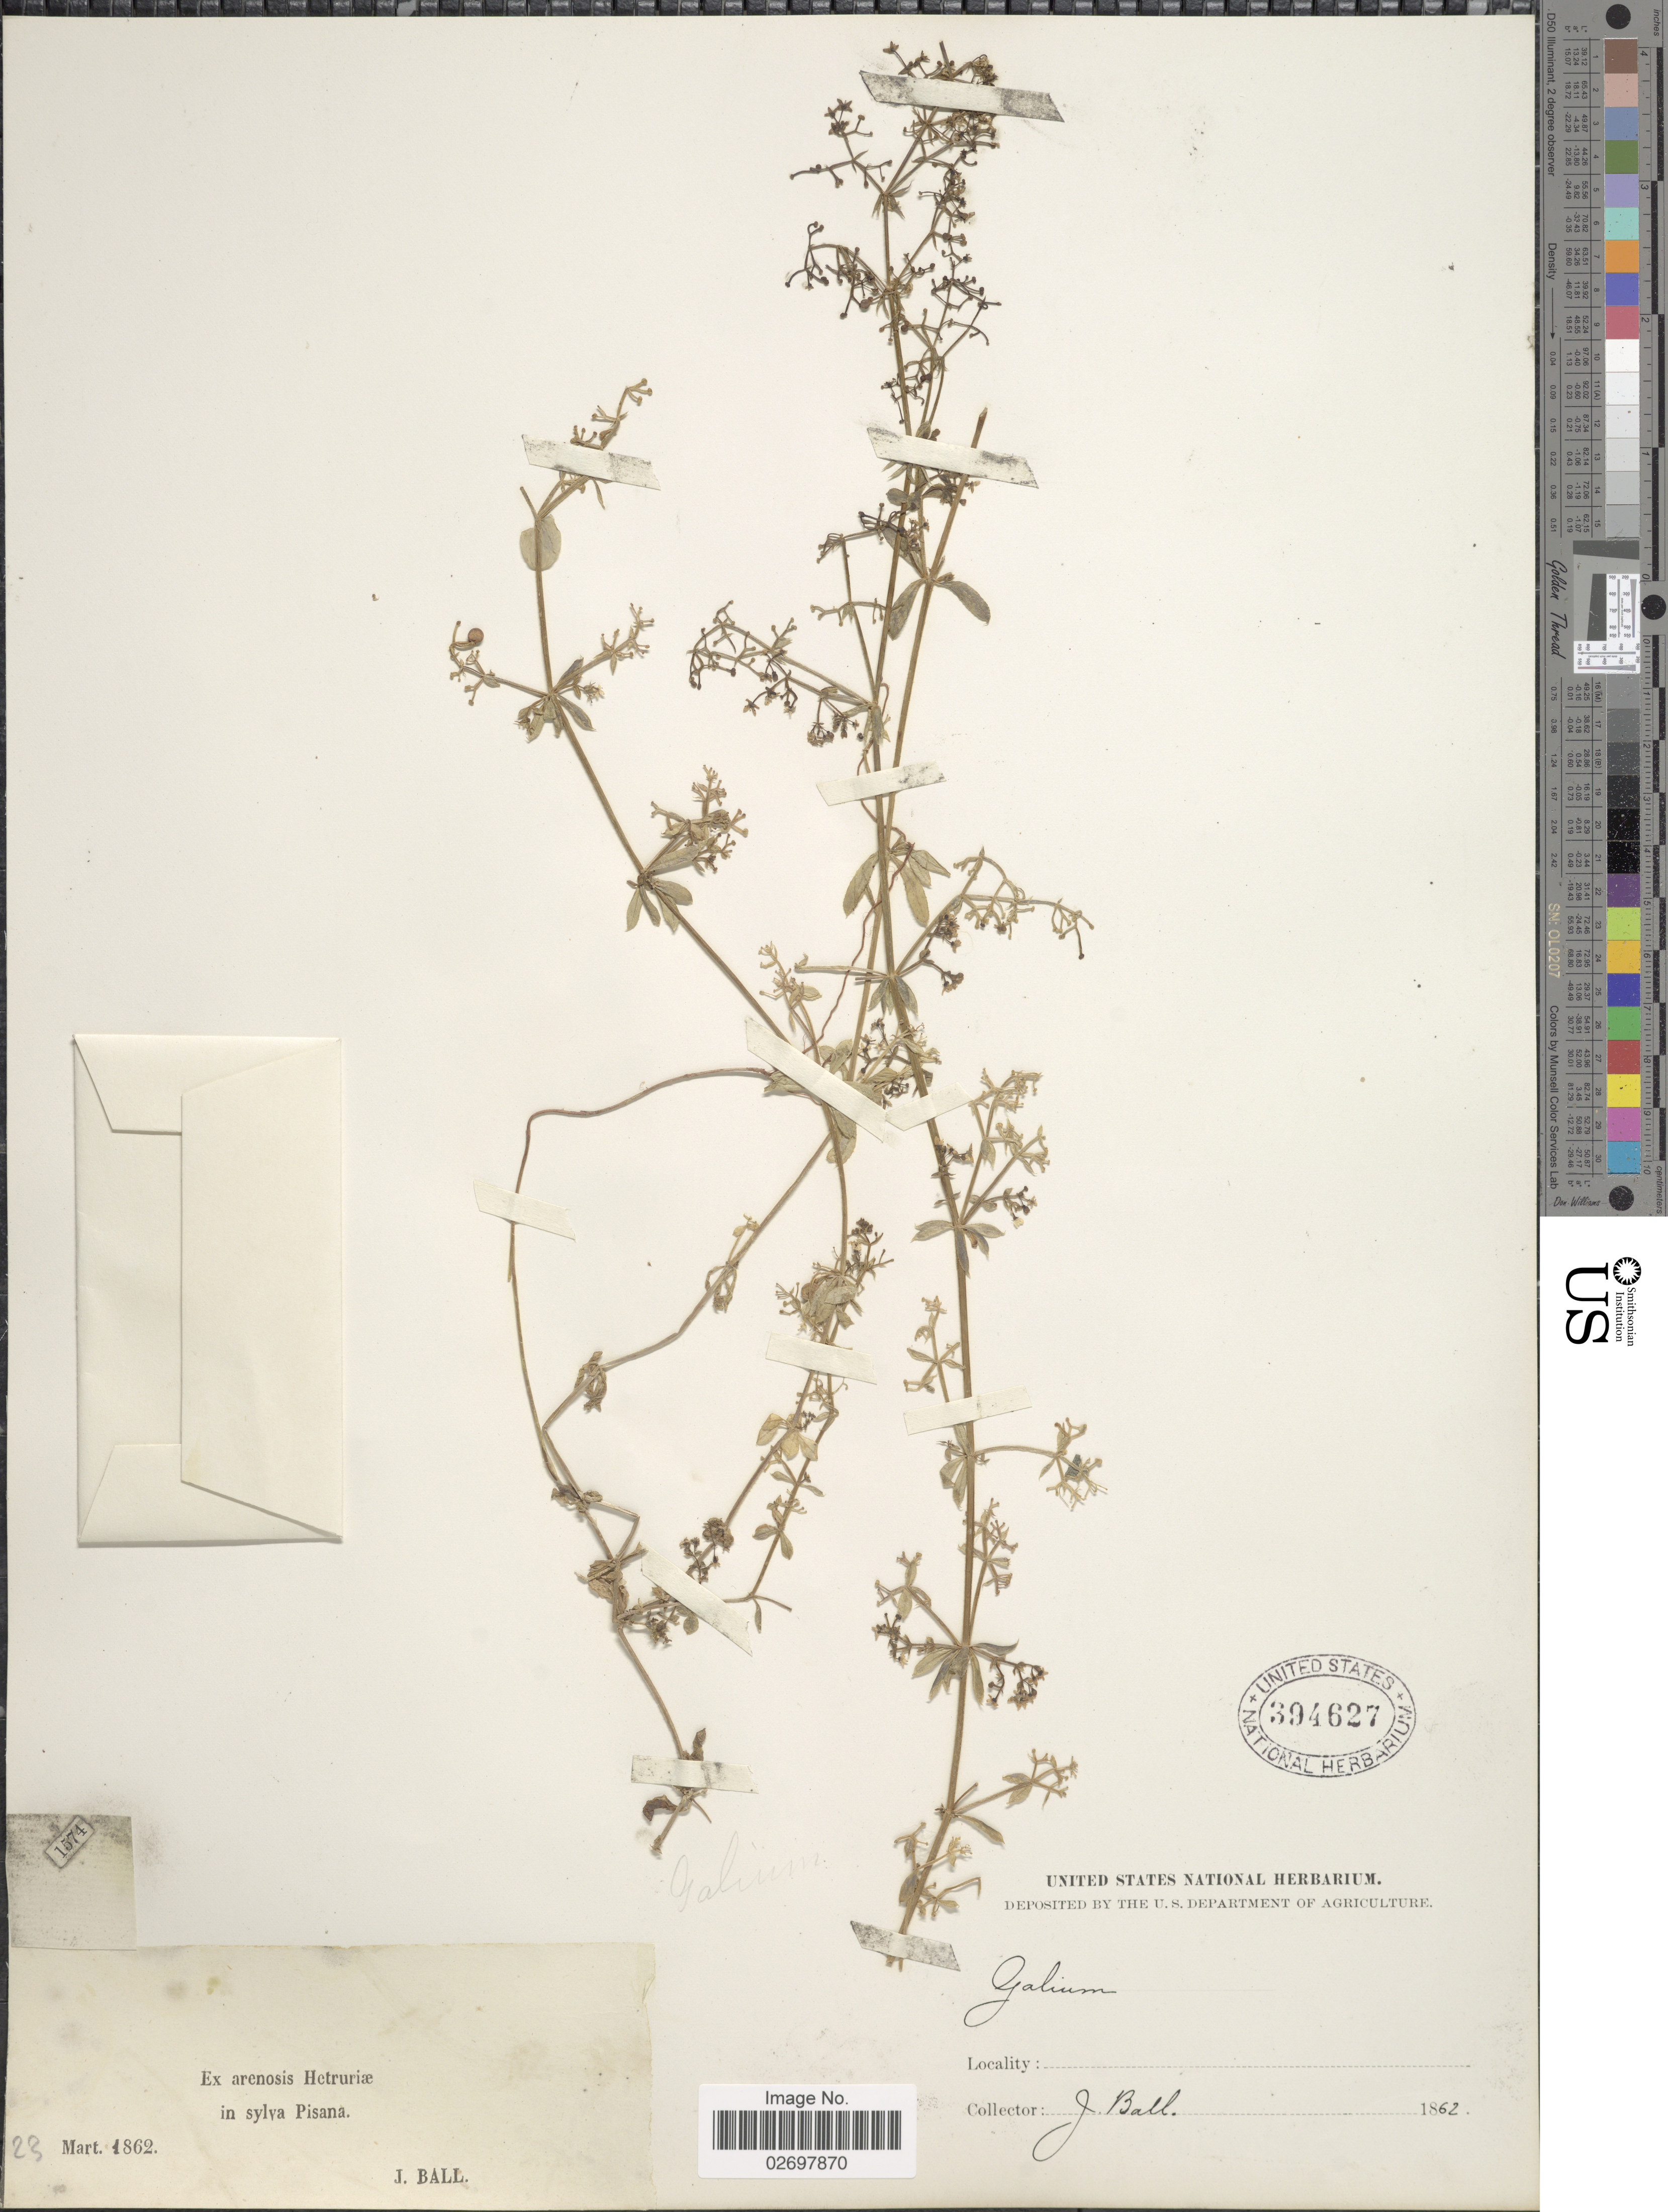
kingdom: Plantae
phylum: Tracheophyta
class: Magnoliopsida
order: Gentianales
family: Rubiaceae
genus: Galium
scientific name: Galium sp.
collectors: J. Ball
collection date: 1862-03-23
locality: Ex arnosis Hetruriae in sylva Pisana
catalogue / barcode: US 394627